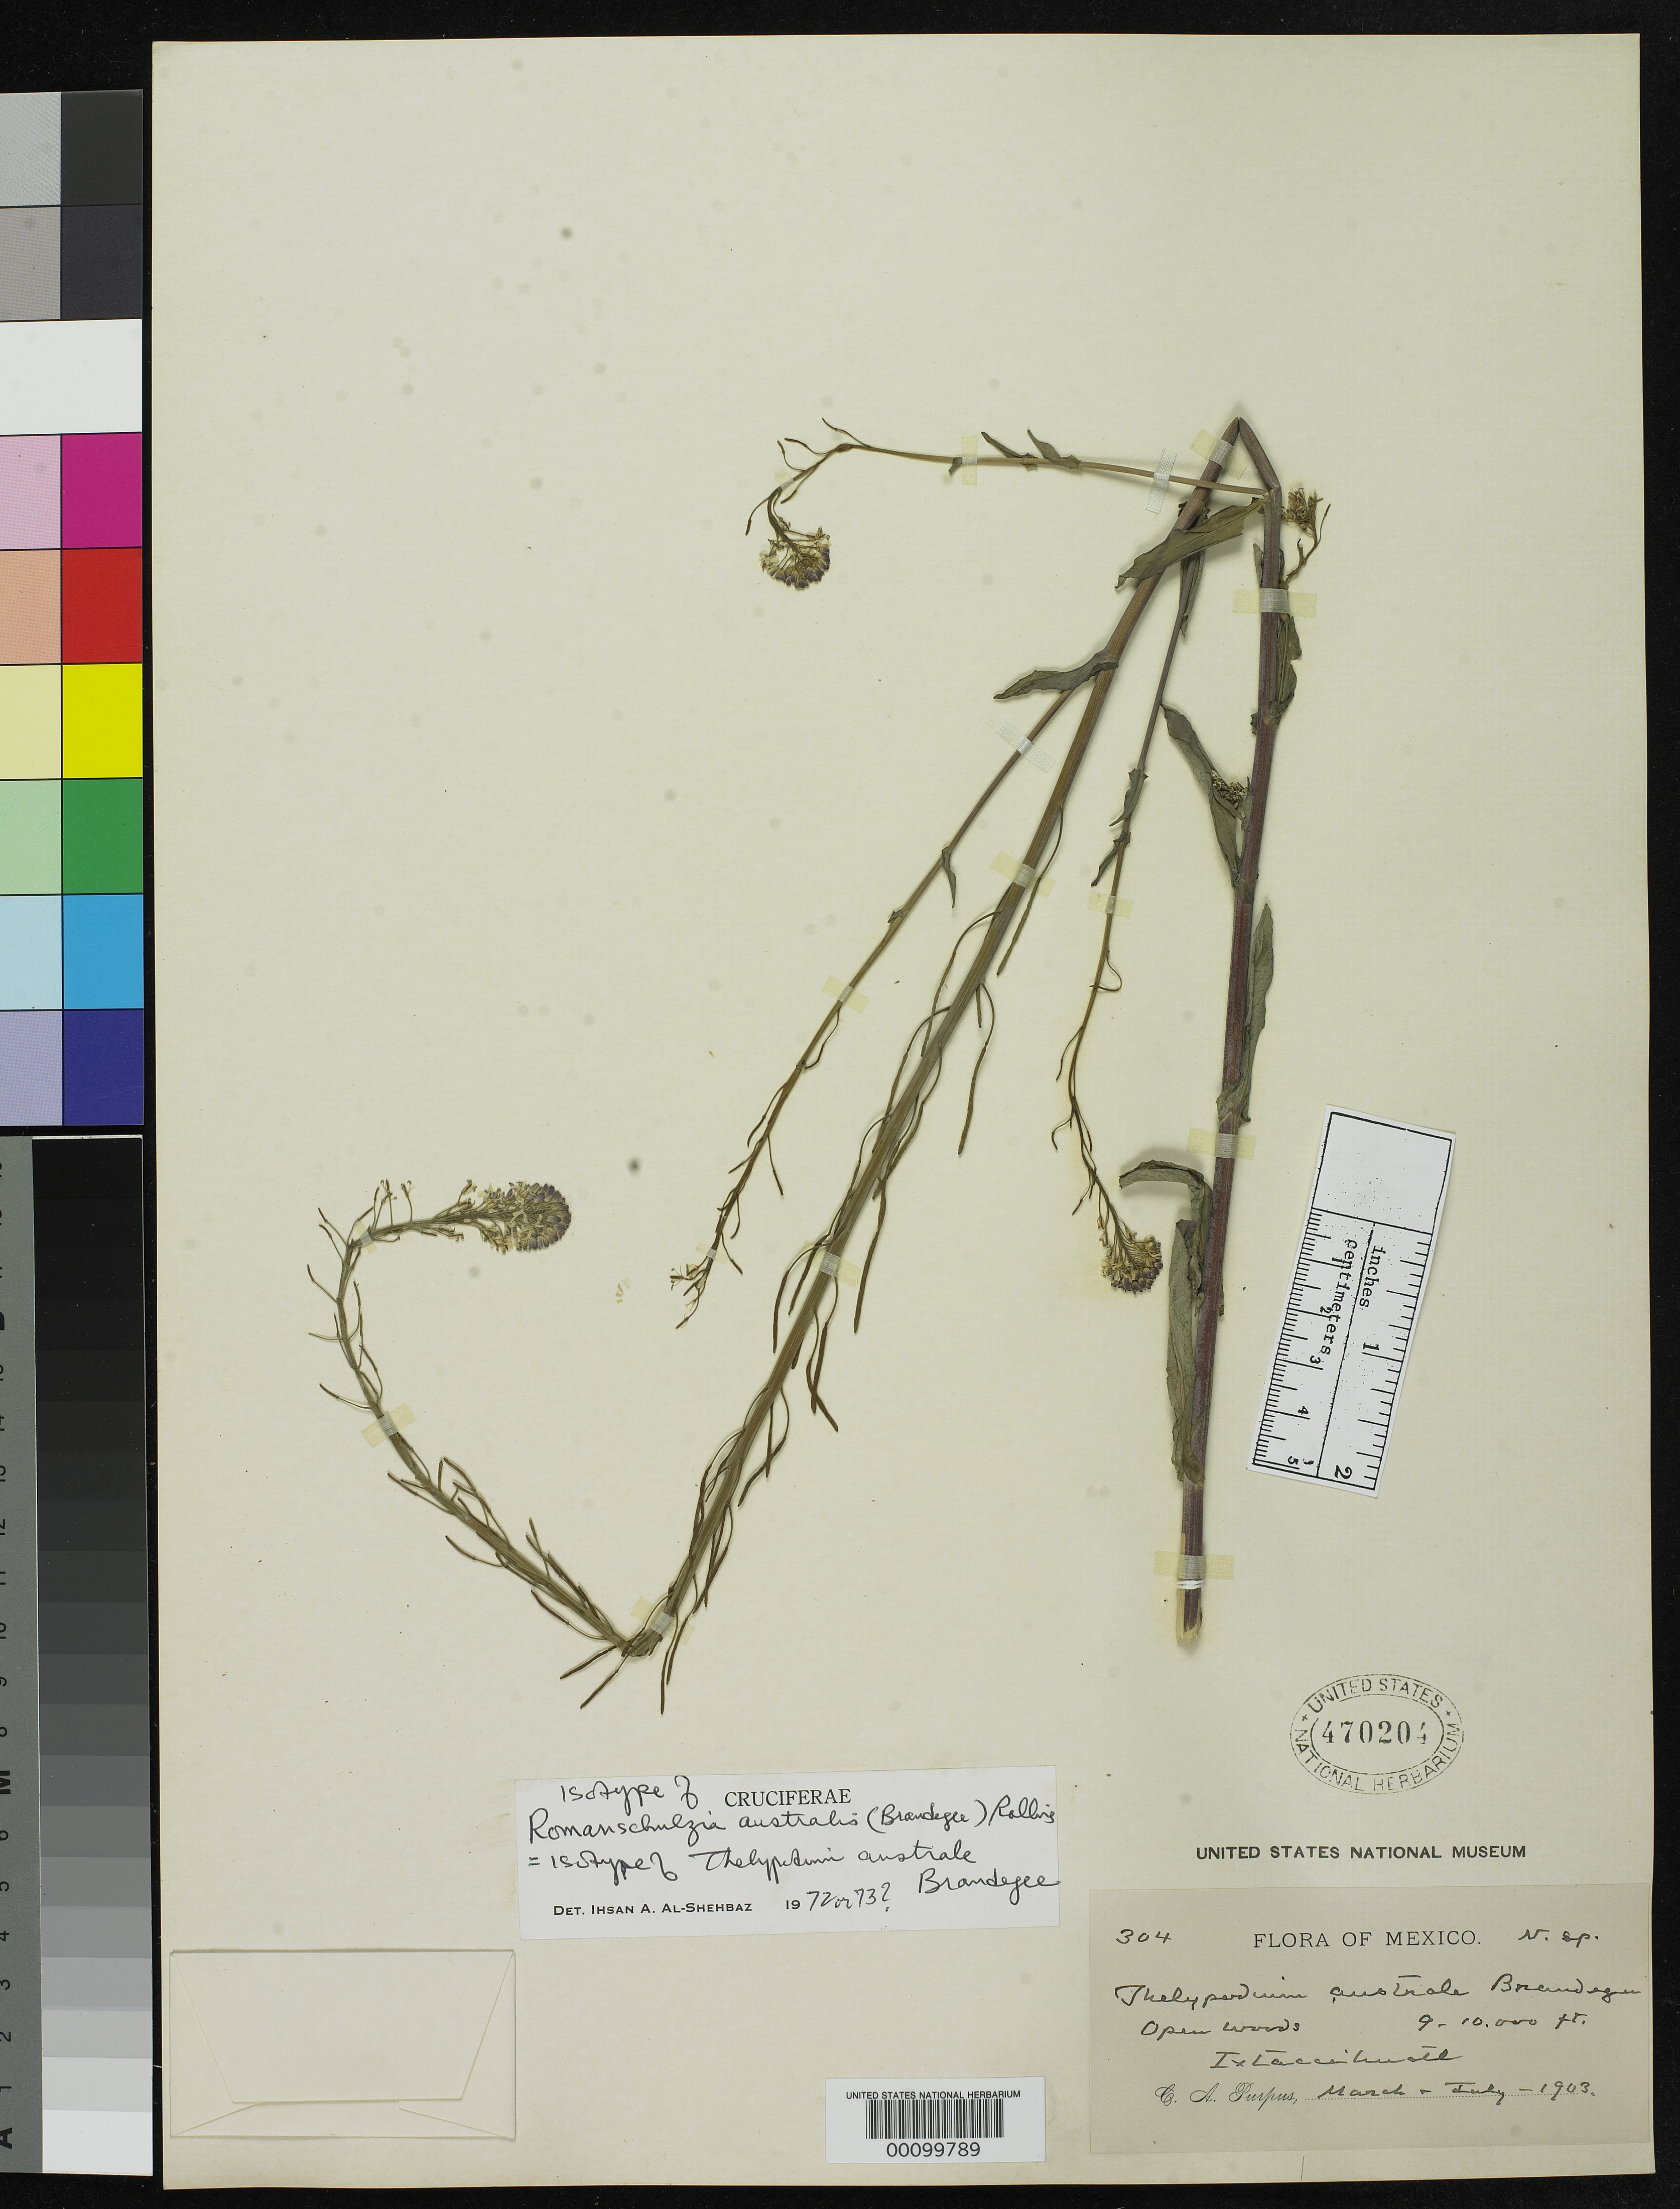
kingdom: Plantae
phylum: Tracheophyta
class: Magnoliopsida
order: Brassicales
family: Brassicaceae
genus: Thelypodium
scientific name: Thelypodium australe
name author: Brandegee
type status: Isotype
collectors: C. A. Purpus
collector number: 304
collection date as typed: Mar 1903 to -- Jul 1903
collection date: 1903-03/1903-07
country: Mexico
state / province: México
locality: On Ixtaccihuatl, Volcano SE of Mexico City and N of Popocatepetl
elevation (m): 2743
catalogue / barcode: US 470204